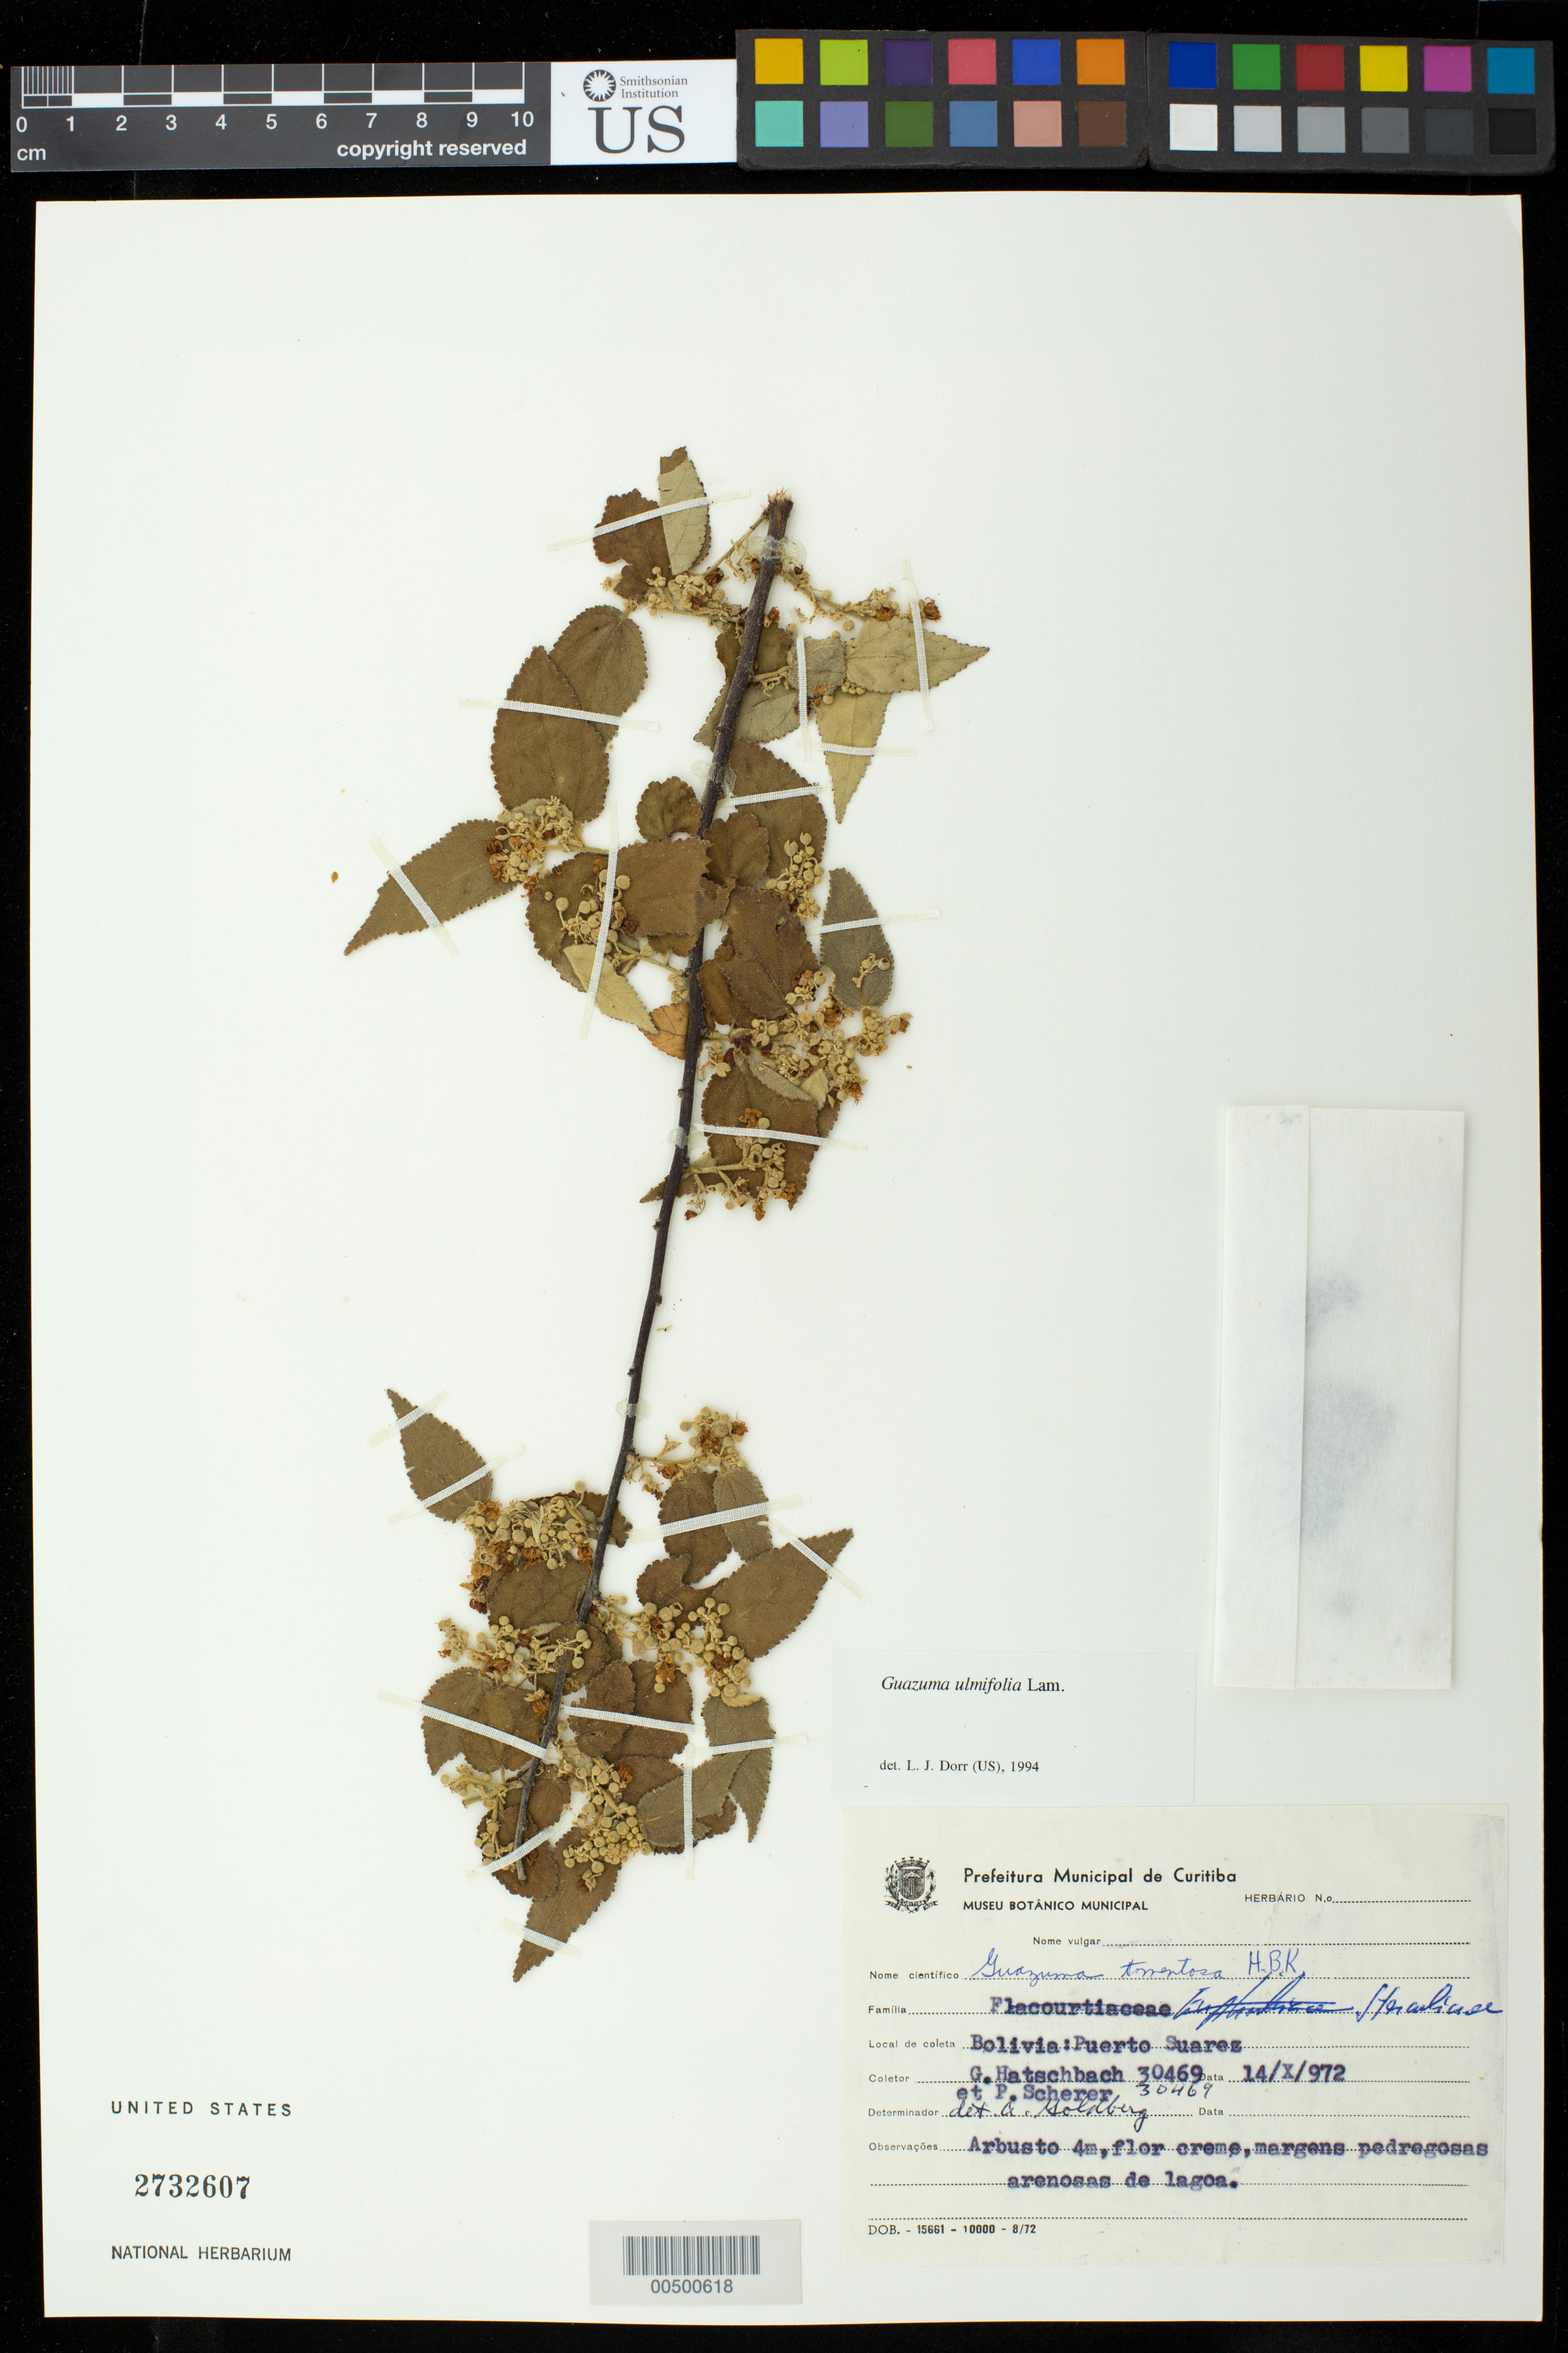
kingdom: Plantae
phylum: Tracheophyta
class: Magnoliopsida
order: Malvales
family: Malvaceae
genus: Guazuma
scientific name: Guazuma ulmifolia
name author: Lam.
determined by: Dorr, L. J., (BOT), Smithsonian Institution - National Museum of Natural History (UNITED STATES)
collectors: G. Hatschbach & P. Scherer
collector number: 30469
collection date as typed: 14 Oct 1972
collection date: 1972-10-14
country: Bolivia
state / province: Santa Cruz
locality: Puerto Suárez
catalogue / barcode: US 2732607